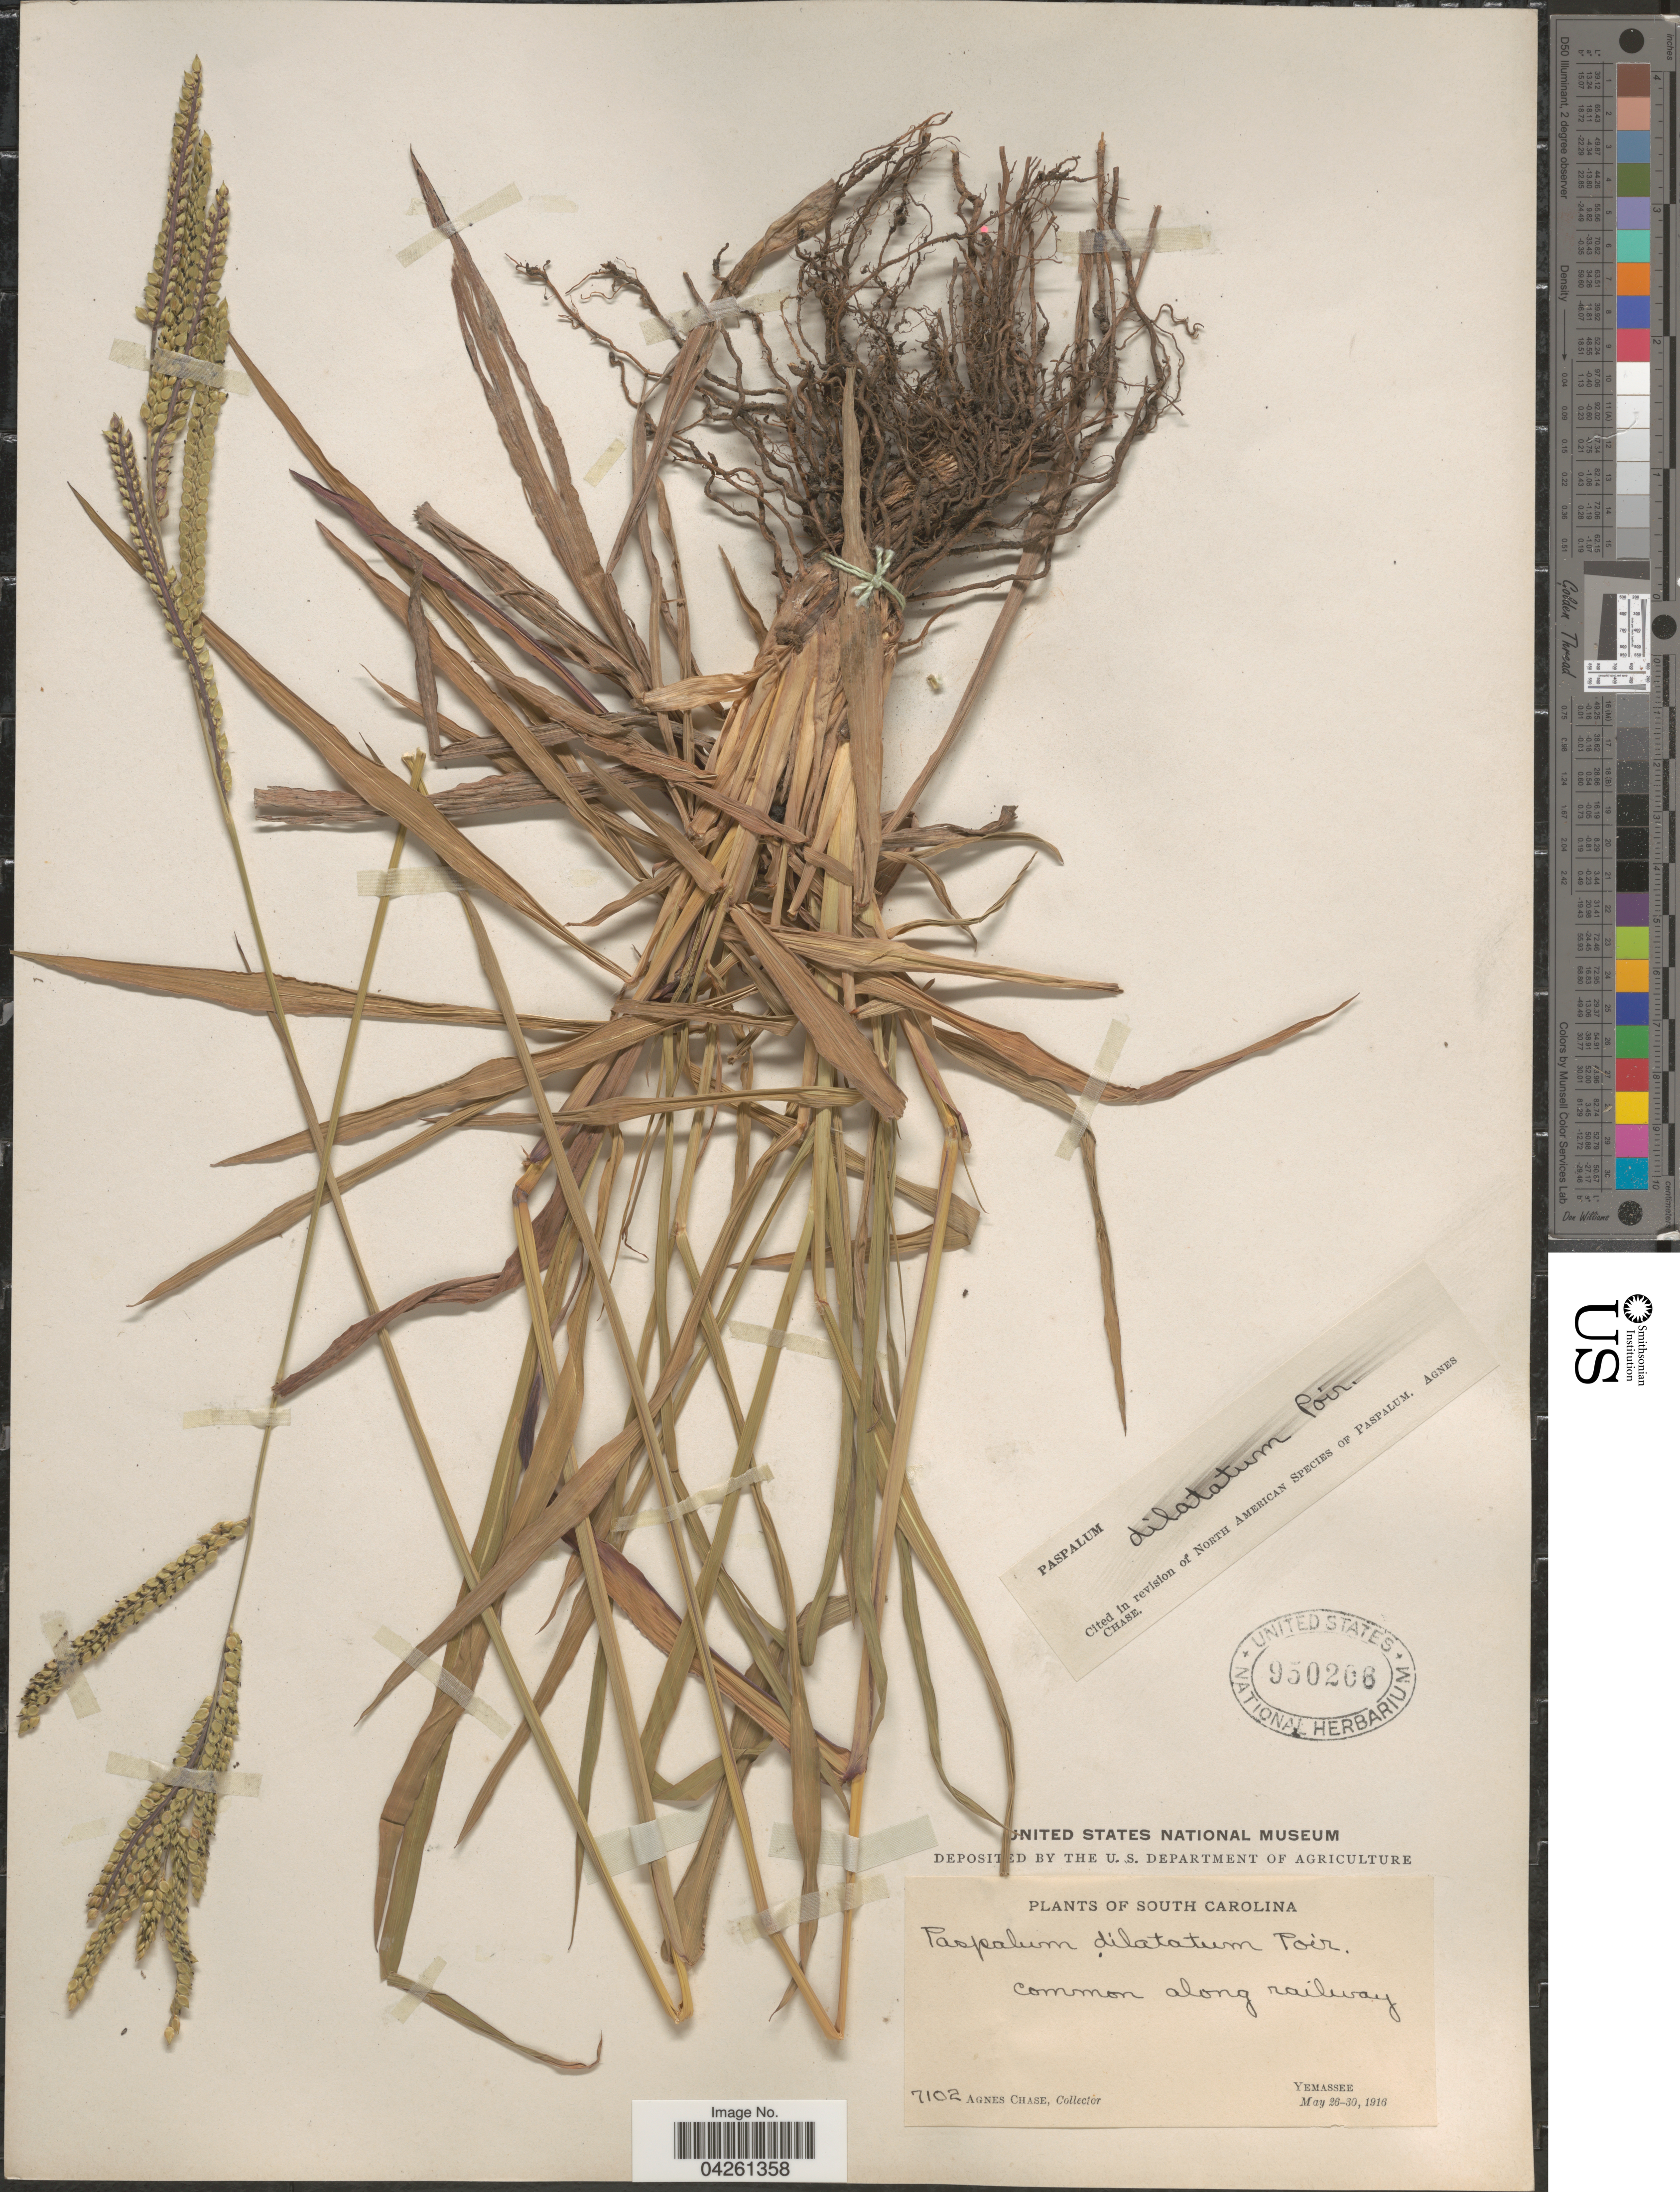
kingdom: Plantae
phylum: Tracheophyta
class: Liliopsida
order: Poales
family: Poaceae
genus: Paspalum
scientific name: Paspalum dilatatum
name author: Poir.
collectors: A. Chase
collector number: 7102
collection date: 1916-05-26/1916-05-30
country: United States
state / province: South Carolina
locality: Common along railway. Yemassee.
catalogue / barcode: US 950206